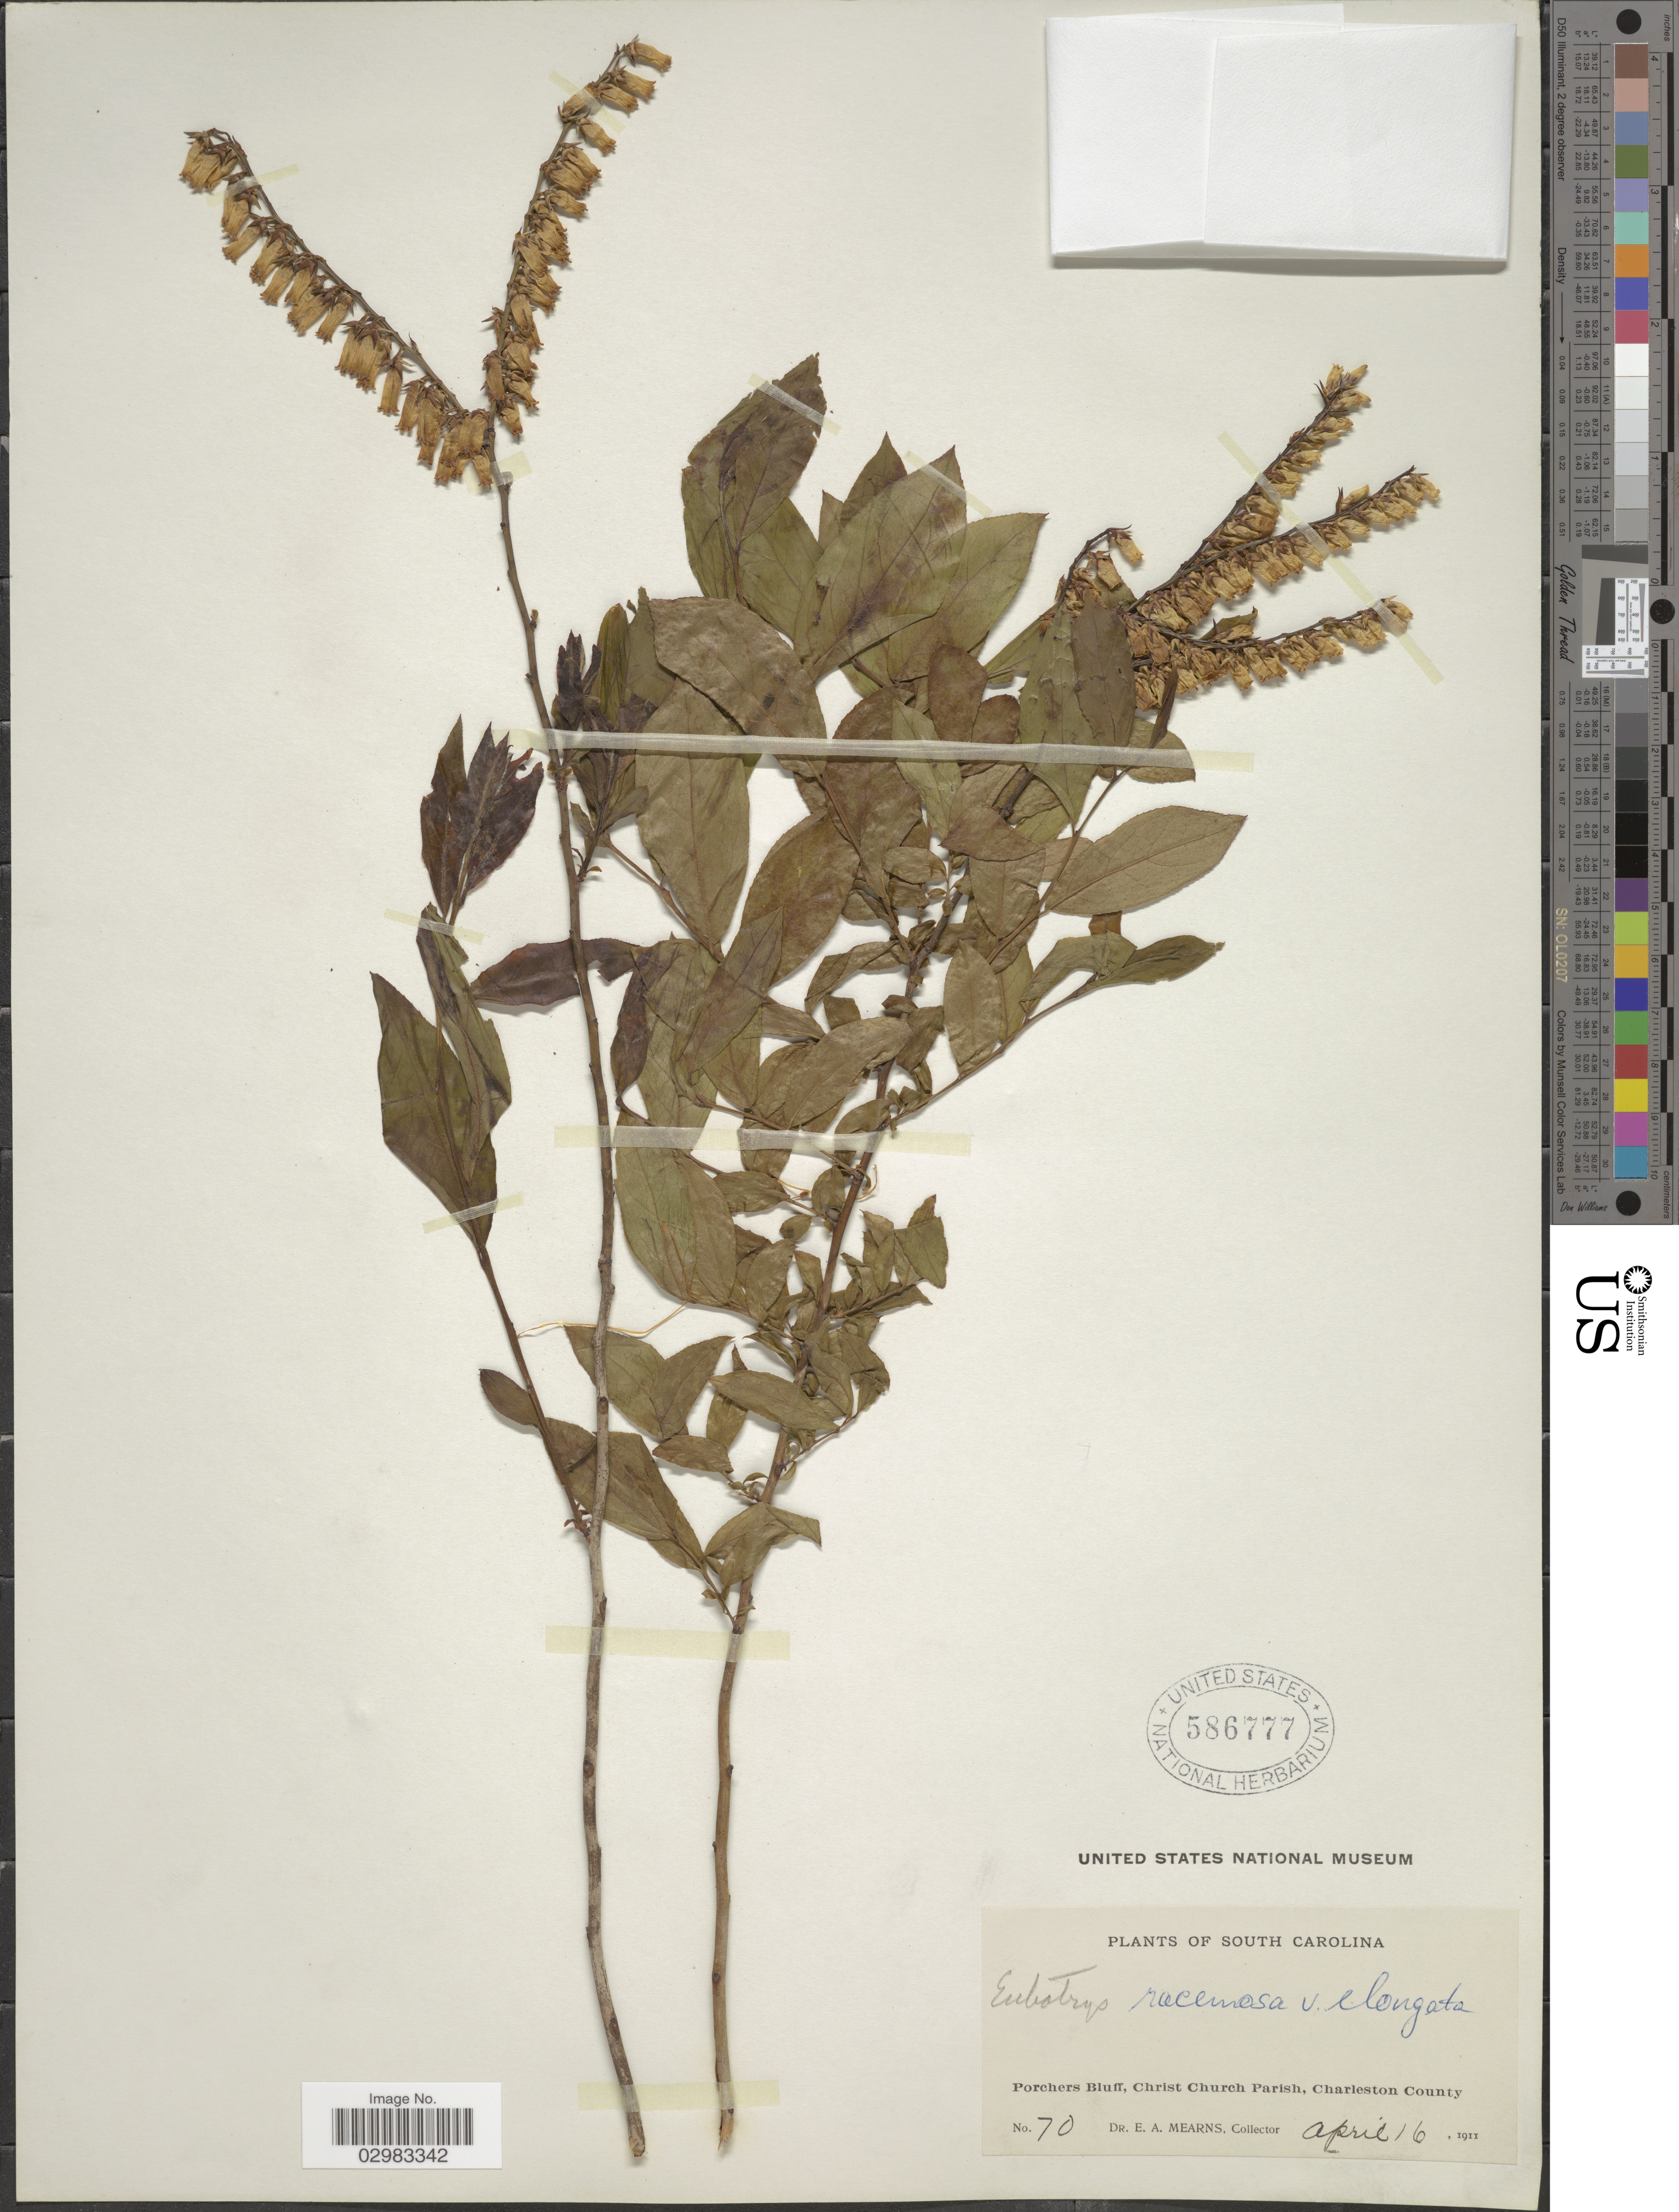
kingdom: Plantae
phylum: Tracheophyta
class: Magnoliopsida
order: Ericales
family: Ericaceae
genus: Leucothoe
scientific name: Leucothoë racemosa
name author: (L.) A. Gray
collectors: E. A. Mearns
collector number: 70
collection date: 1911-04-16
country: United States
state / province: South Carolina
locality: Porchers Bluff, Christ Church Parish, Charleston County.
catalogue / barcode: US 586777